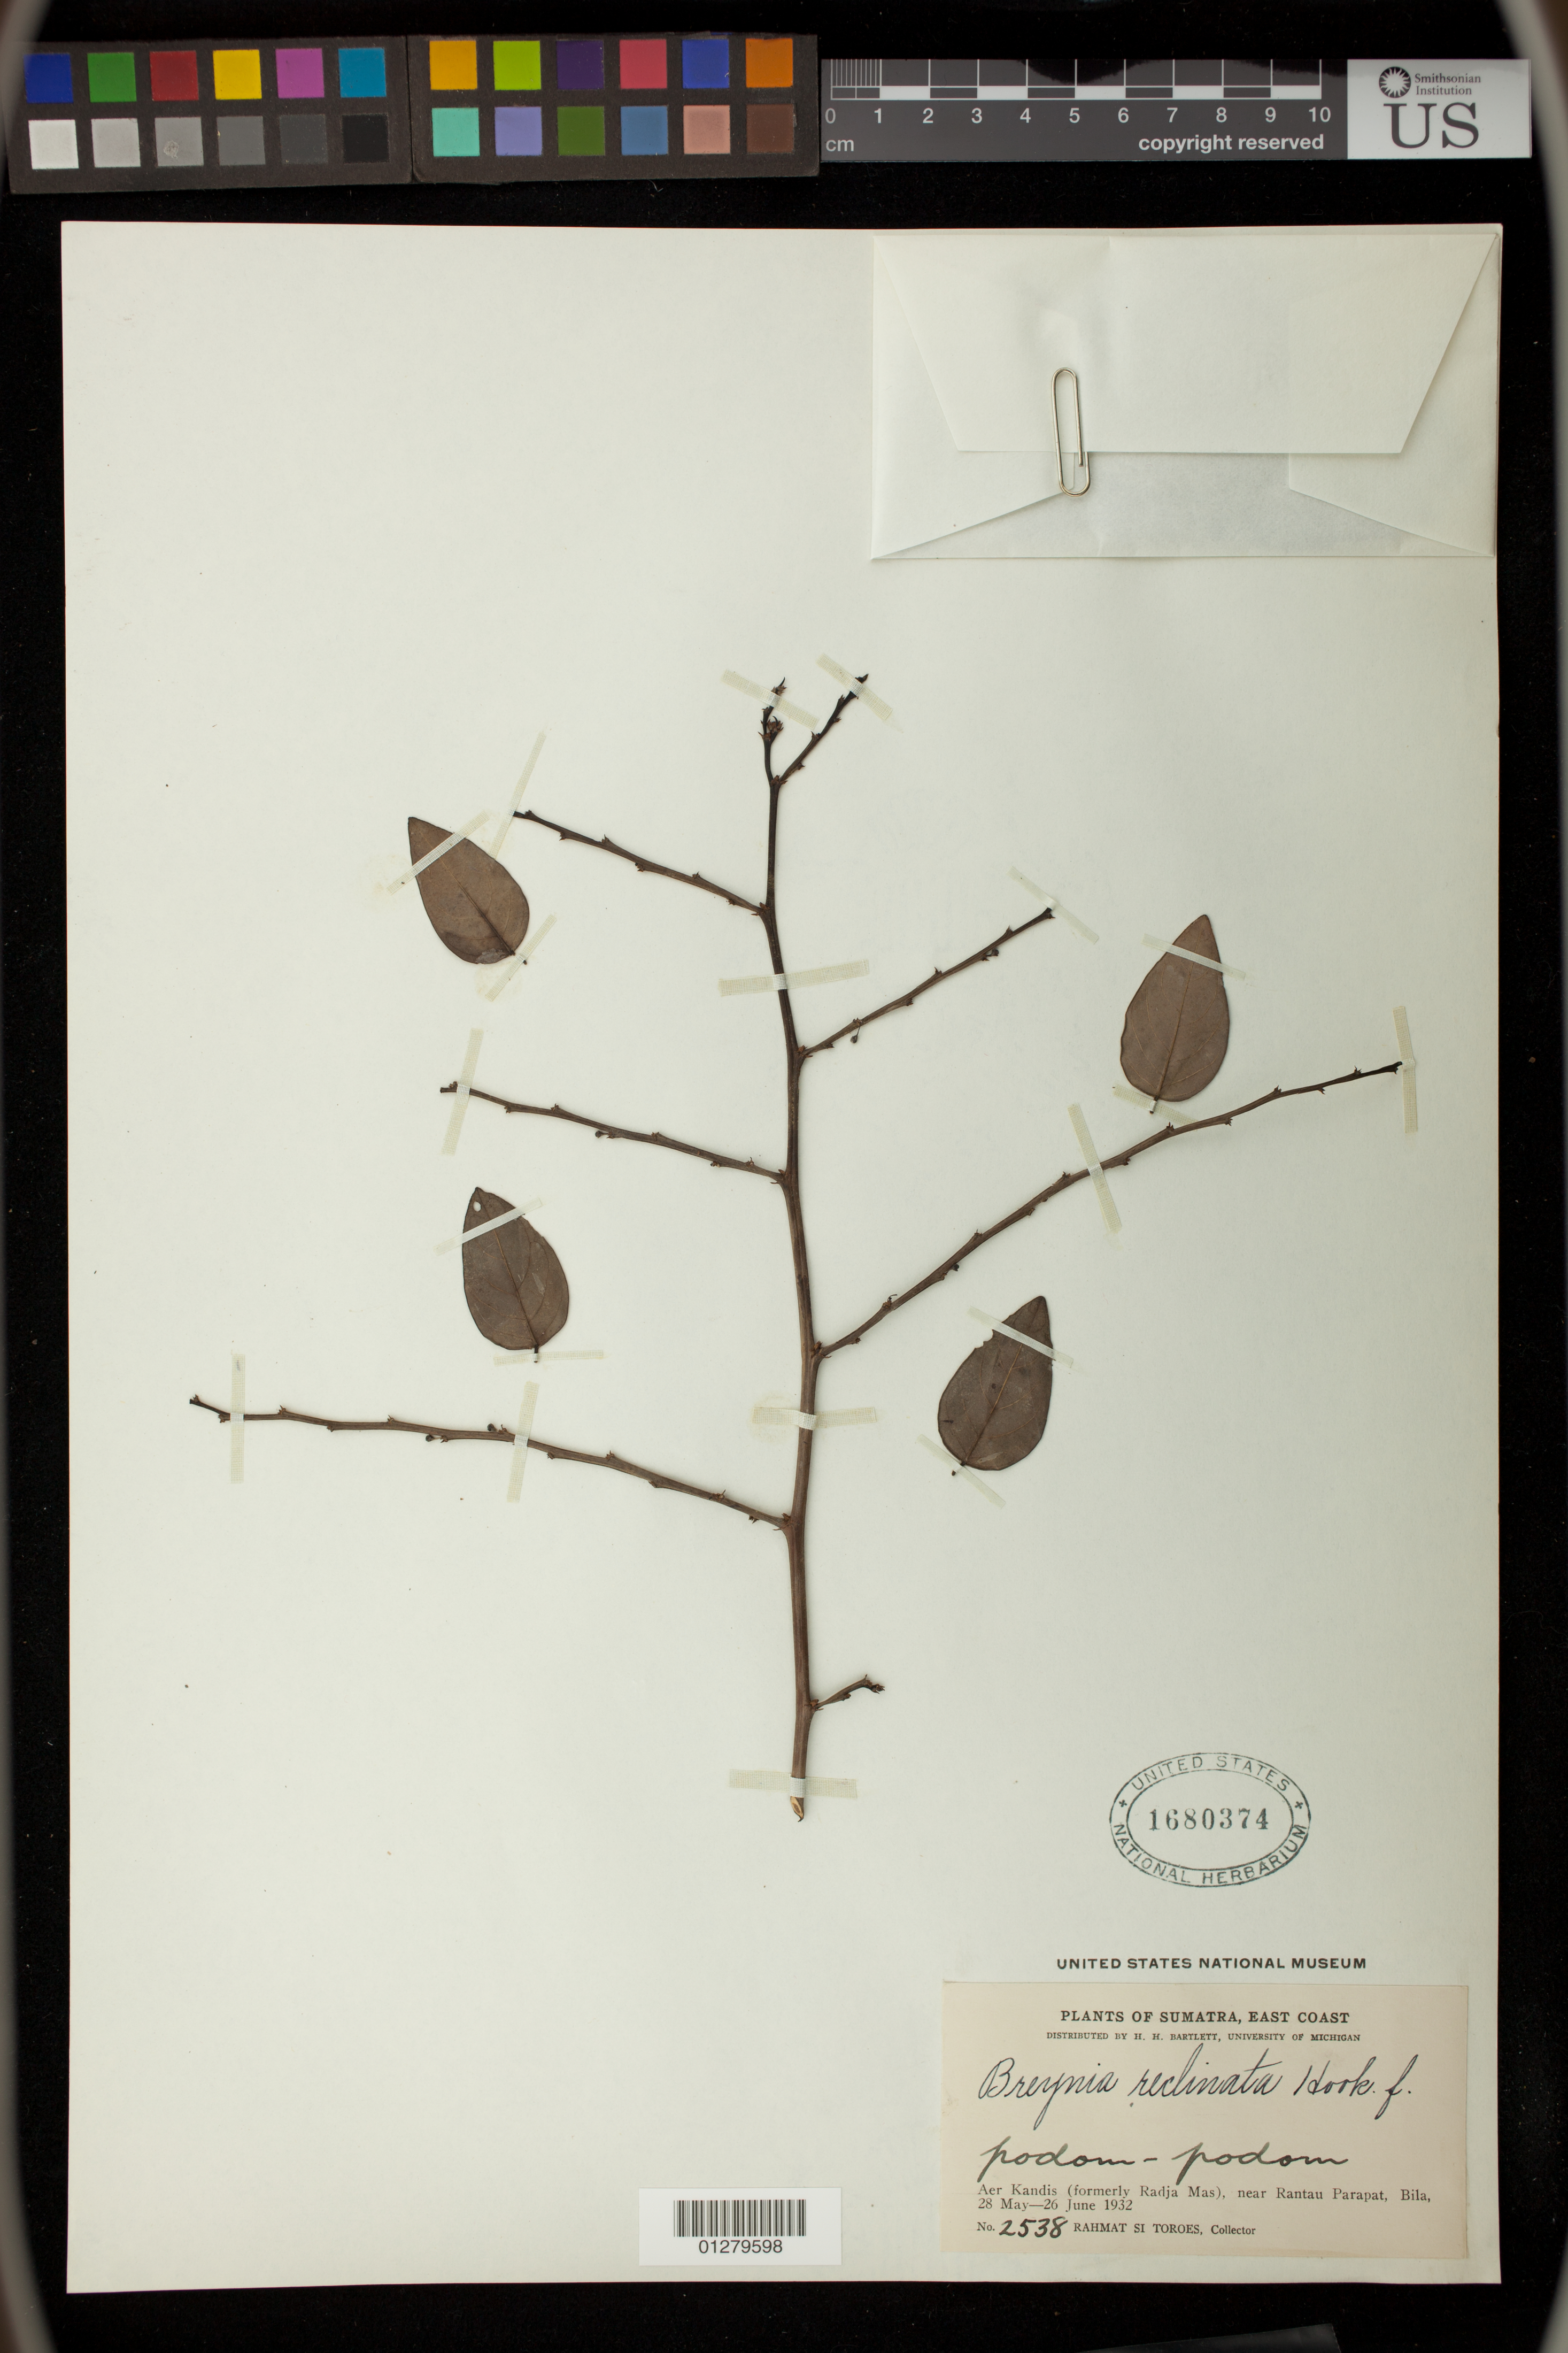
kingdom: Plantae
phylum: Tracheophyta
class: Magnoliopsida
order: Malpighiales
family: Phyllanthaceae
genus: Phyllanthus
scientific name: Phyllanthus reclinatus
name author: Roxb.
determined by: Wagner, W. L., (BOT), Smithsonian Institution - National Museum of Natural History (UNITED STATES)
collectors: Rahmat Si Boeea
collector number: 2538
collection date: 1932-05-28/1932-06-26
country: Indonesia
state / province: Sumatra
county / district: Sumatera Utara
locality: Sumatra, East Coast,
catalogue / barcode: US 1680374